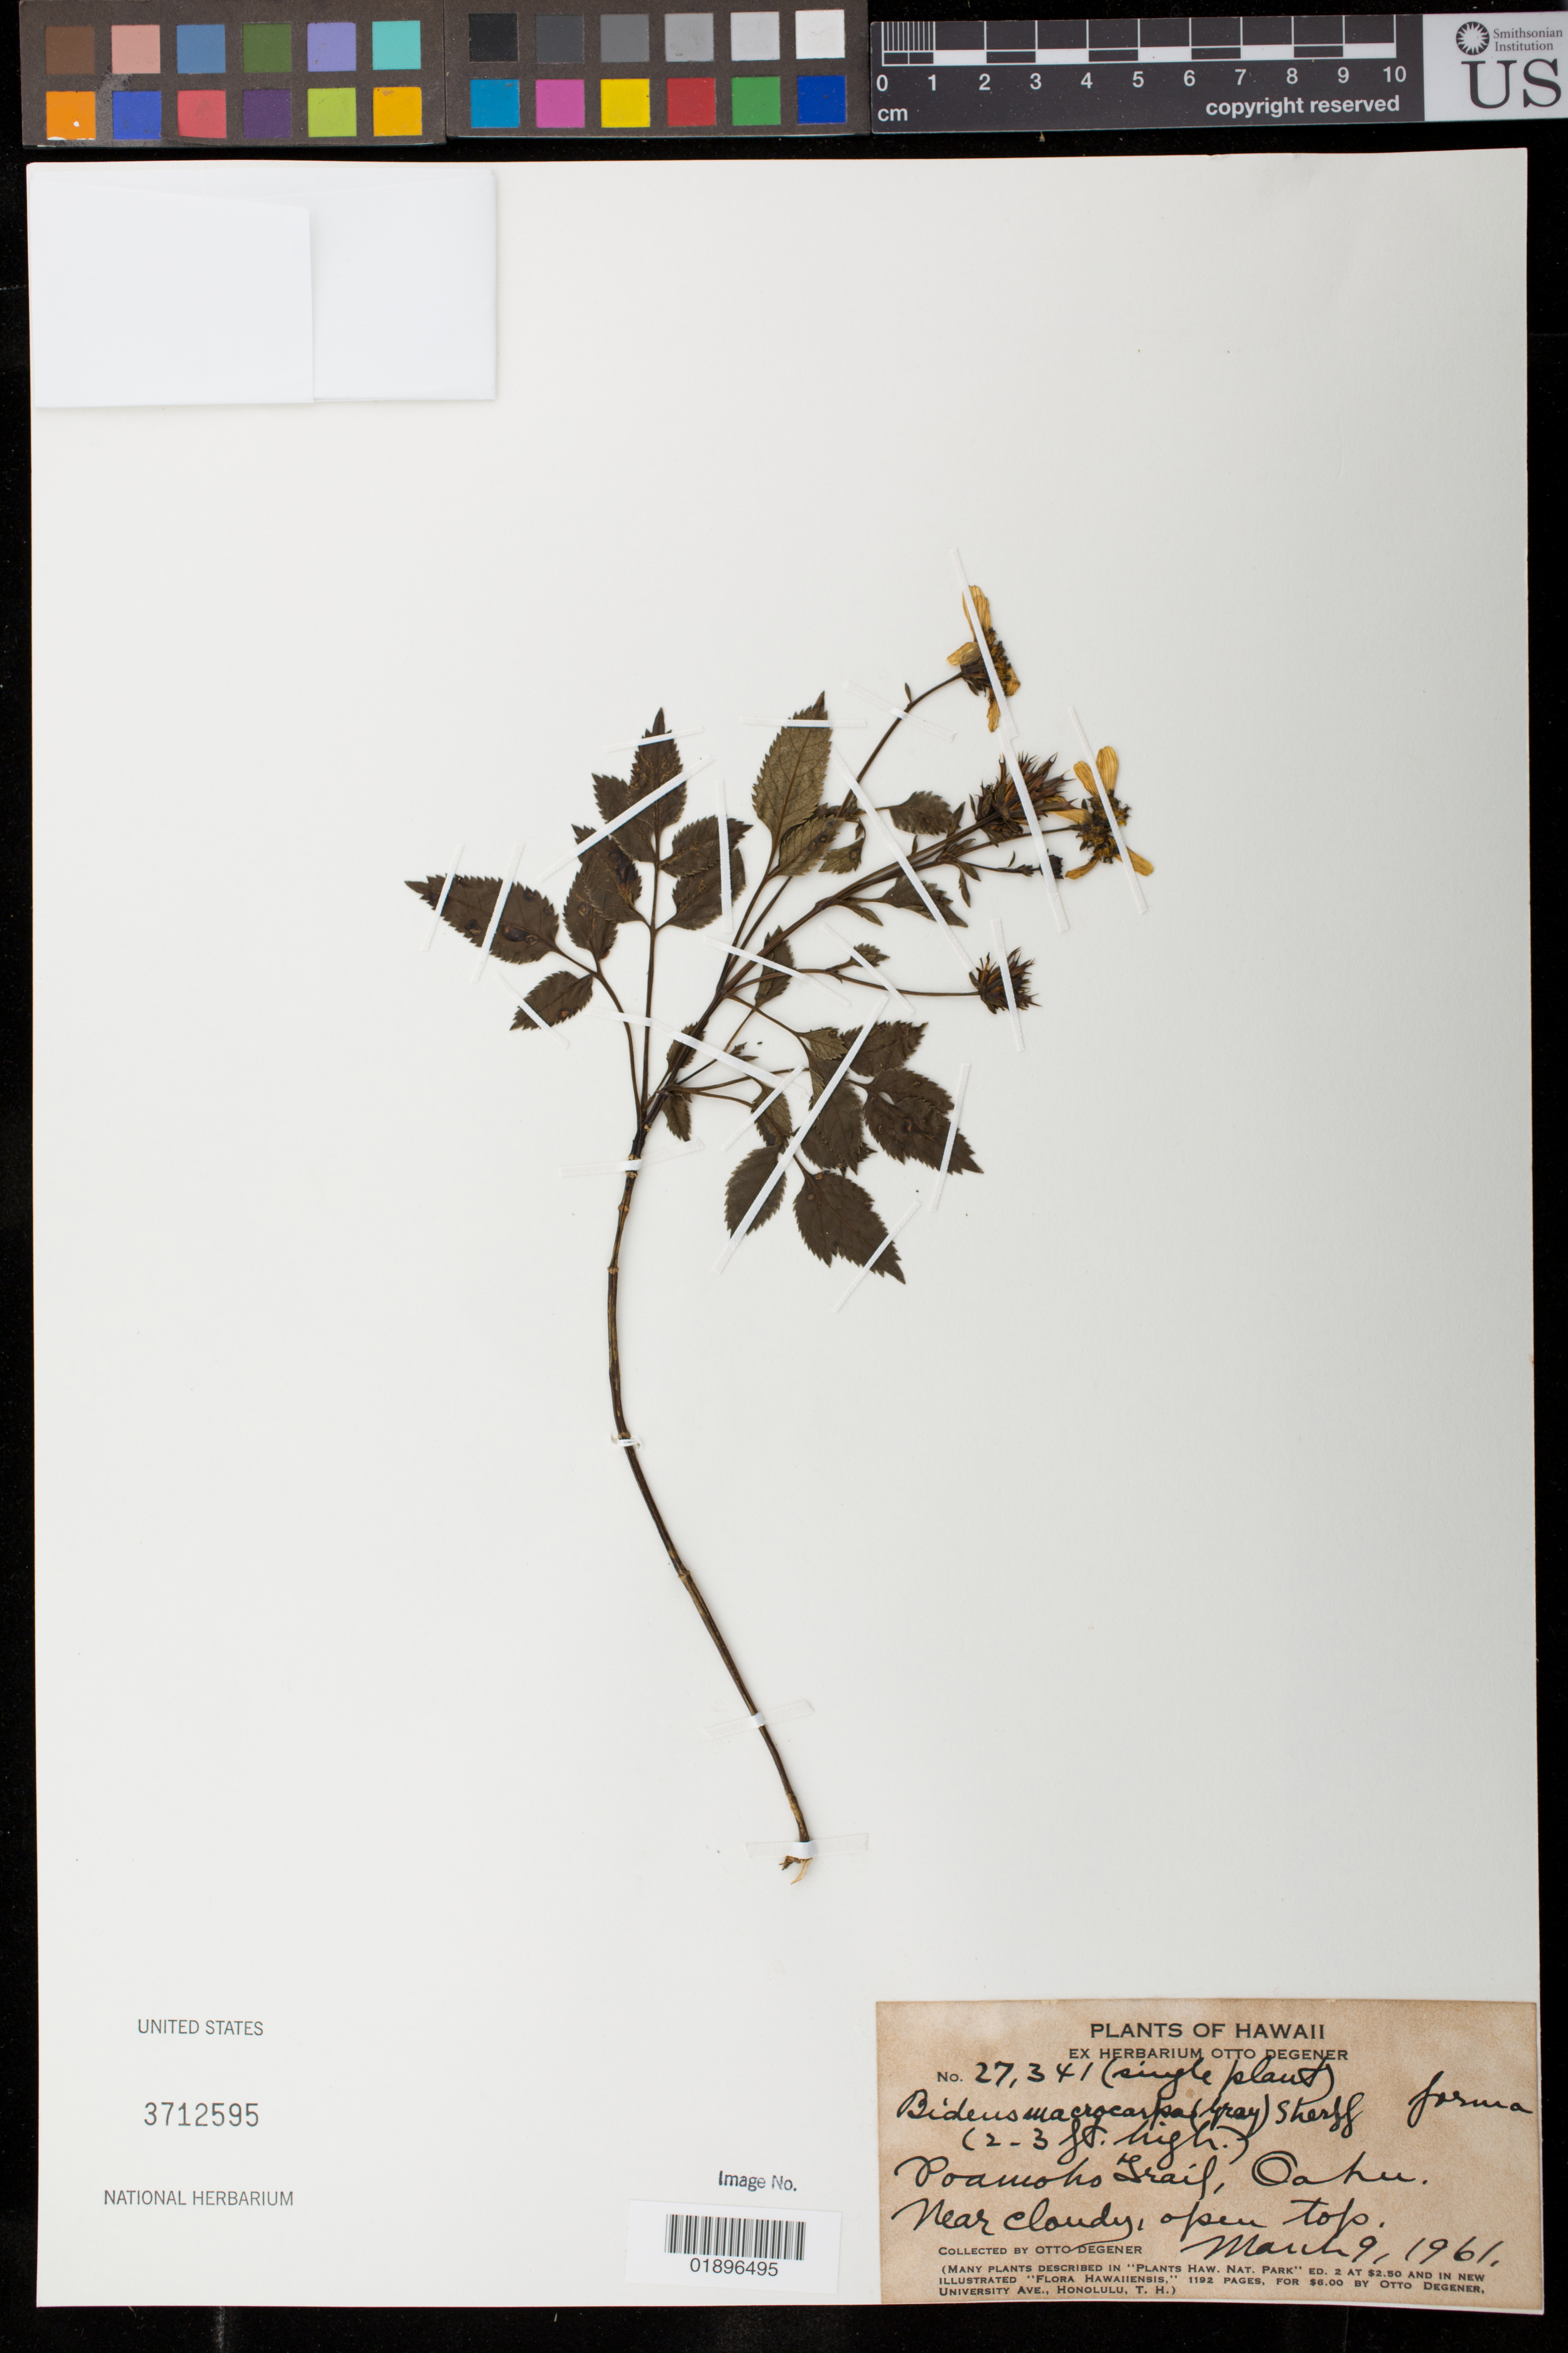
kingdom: Plantae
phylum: Tracheophyta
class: Magnoliopsida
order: Asterales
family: Asteraceae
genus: Bidens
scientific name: Bidens macrocarpa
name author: (A. Gray) Sherff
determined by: Wagner, W. L., (BOT), Smithsonian Institution - National Museum of Natural History (UNITED STATES)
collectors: O. Degener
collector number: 27341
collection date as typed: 9 Mar 1961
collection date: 1961-03-09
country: United States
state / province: Hawaii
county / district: Honolulu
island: Oahu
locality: Poamoho Trail, near top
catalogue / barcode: US 3712595